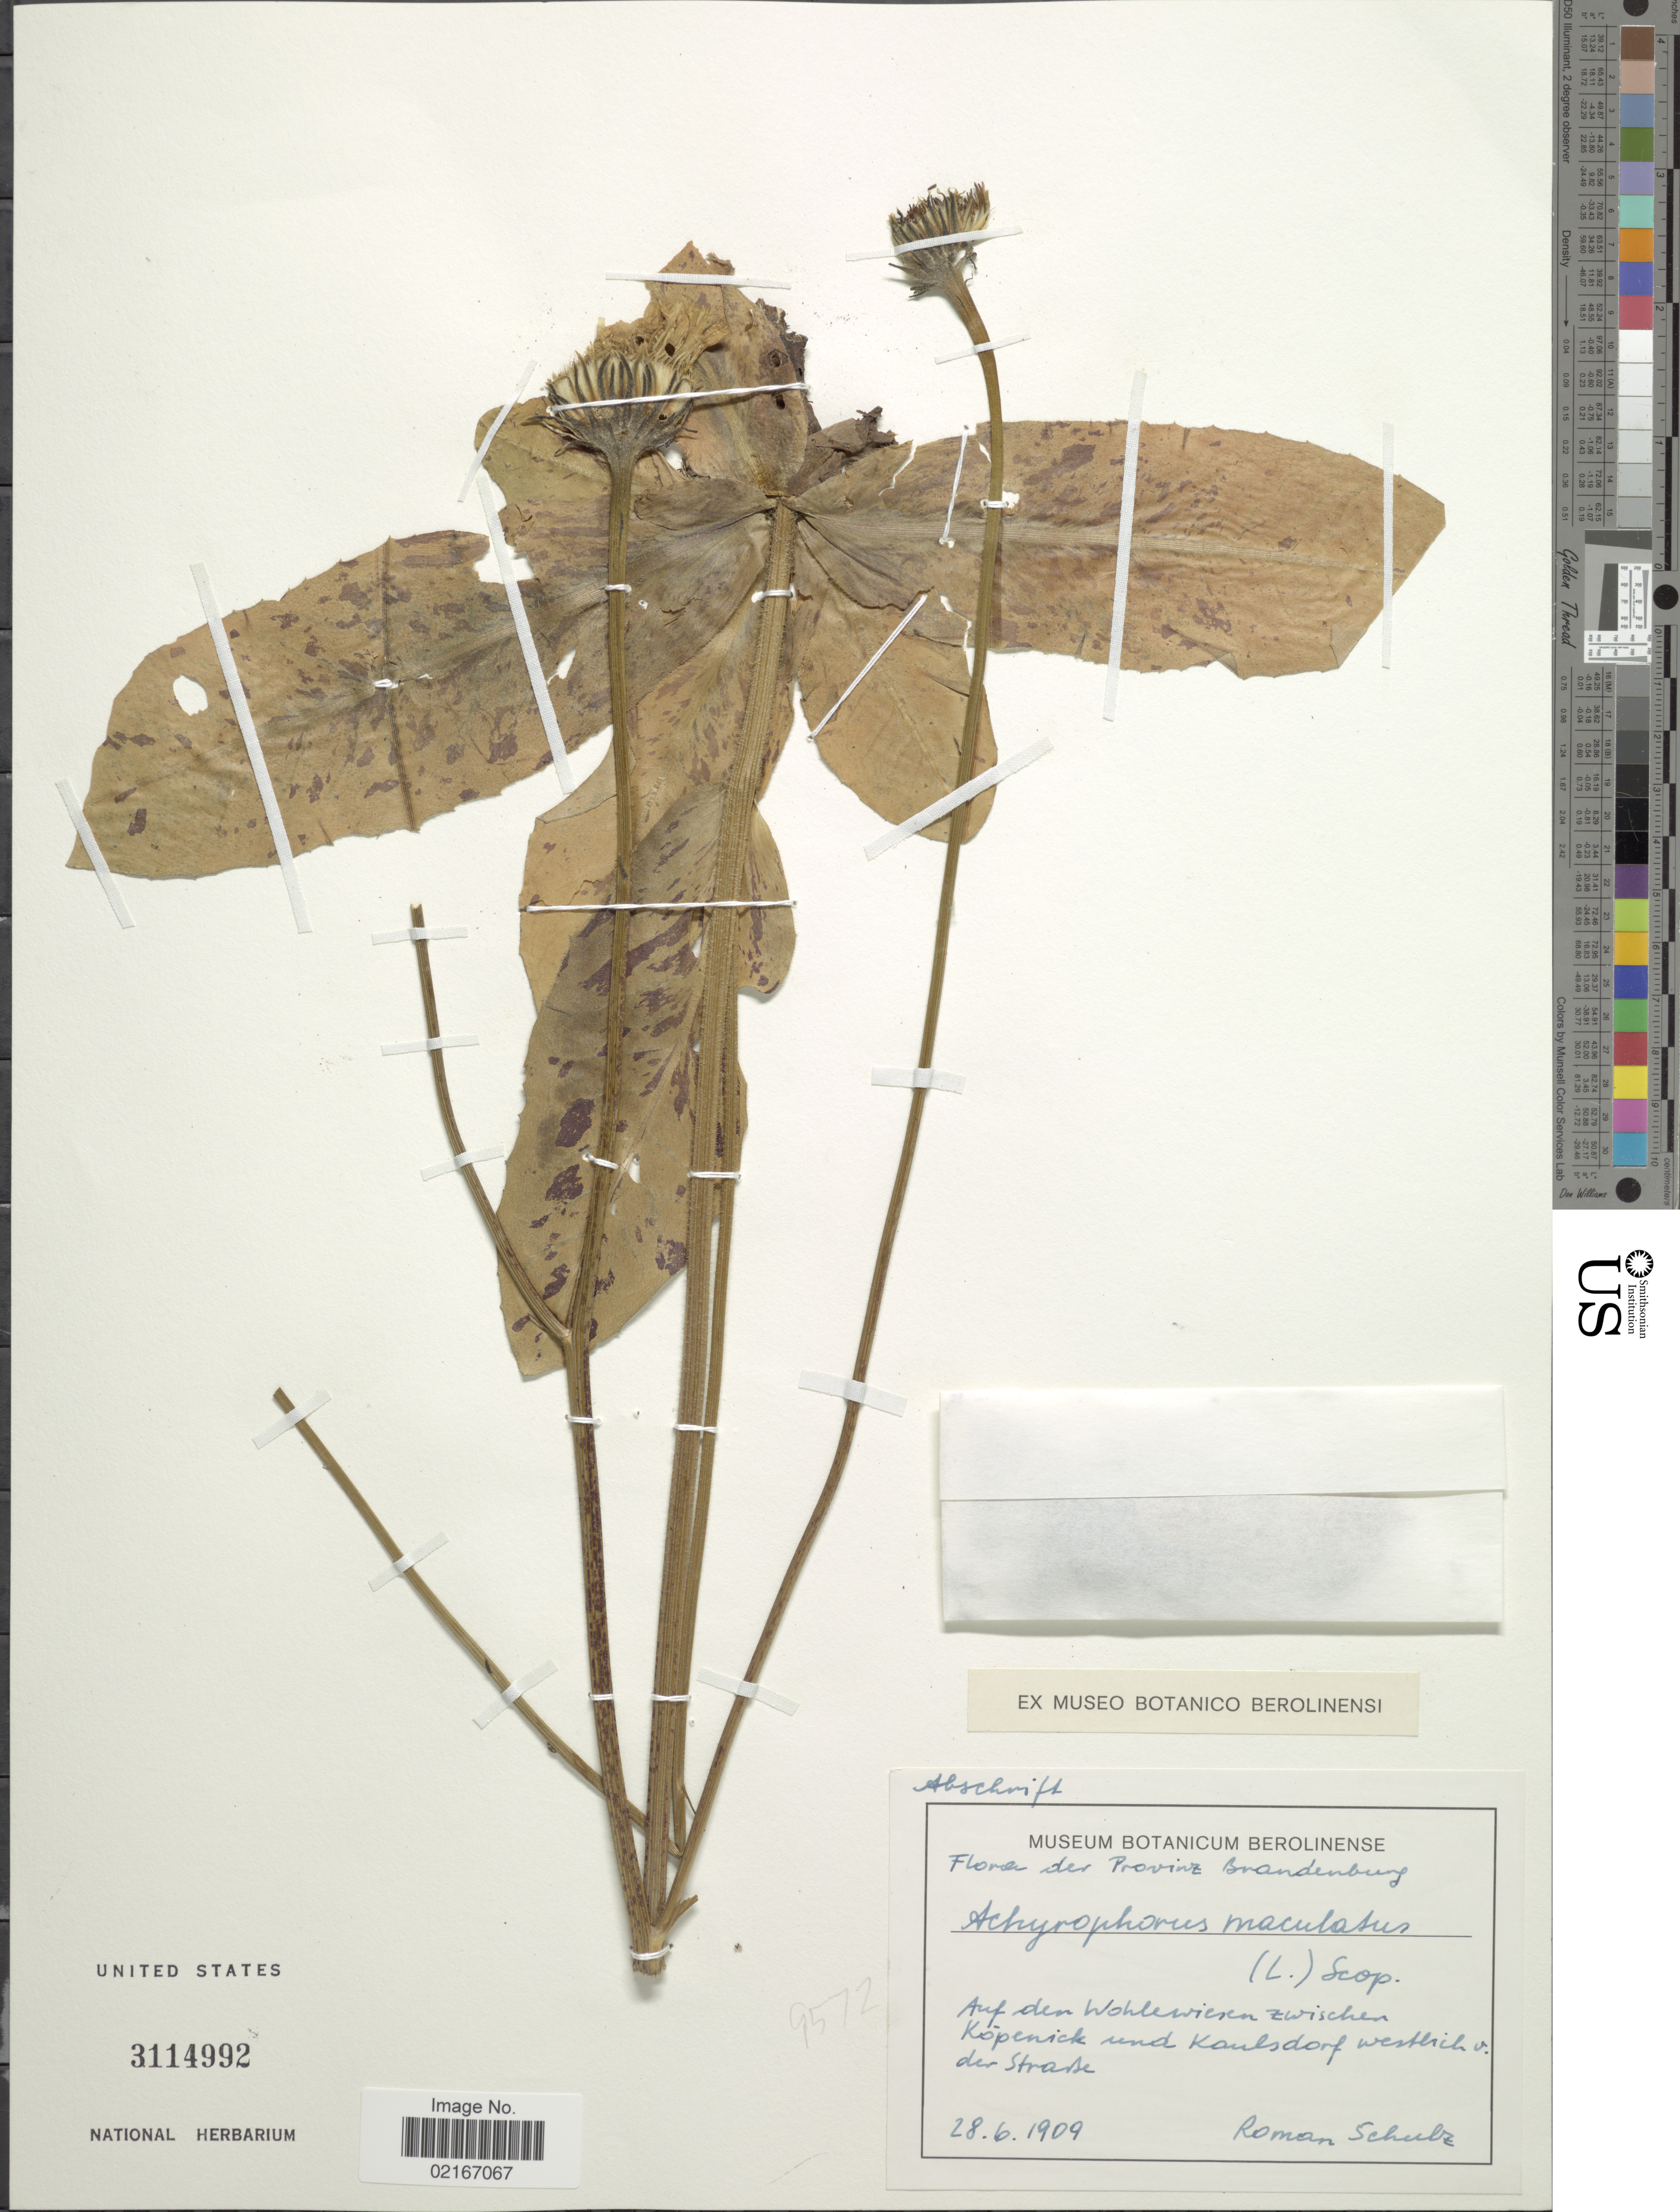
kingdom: Plantae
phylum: Tracheophyta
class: Magnoliopsida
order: Asterales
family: Asteraceae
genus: Hypochaeris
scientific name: Hypochaeris maculata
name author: L.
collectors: R. Schulz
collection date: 1909-06-28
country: Germany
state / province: Brandenburg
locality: Auf den Wohlewieren Zwischen Kopenick und Kaulsdorf westlich v. der Straitse [interpreted]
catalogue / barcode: US 3114992